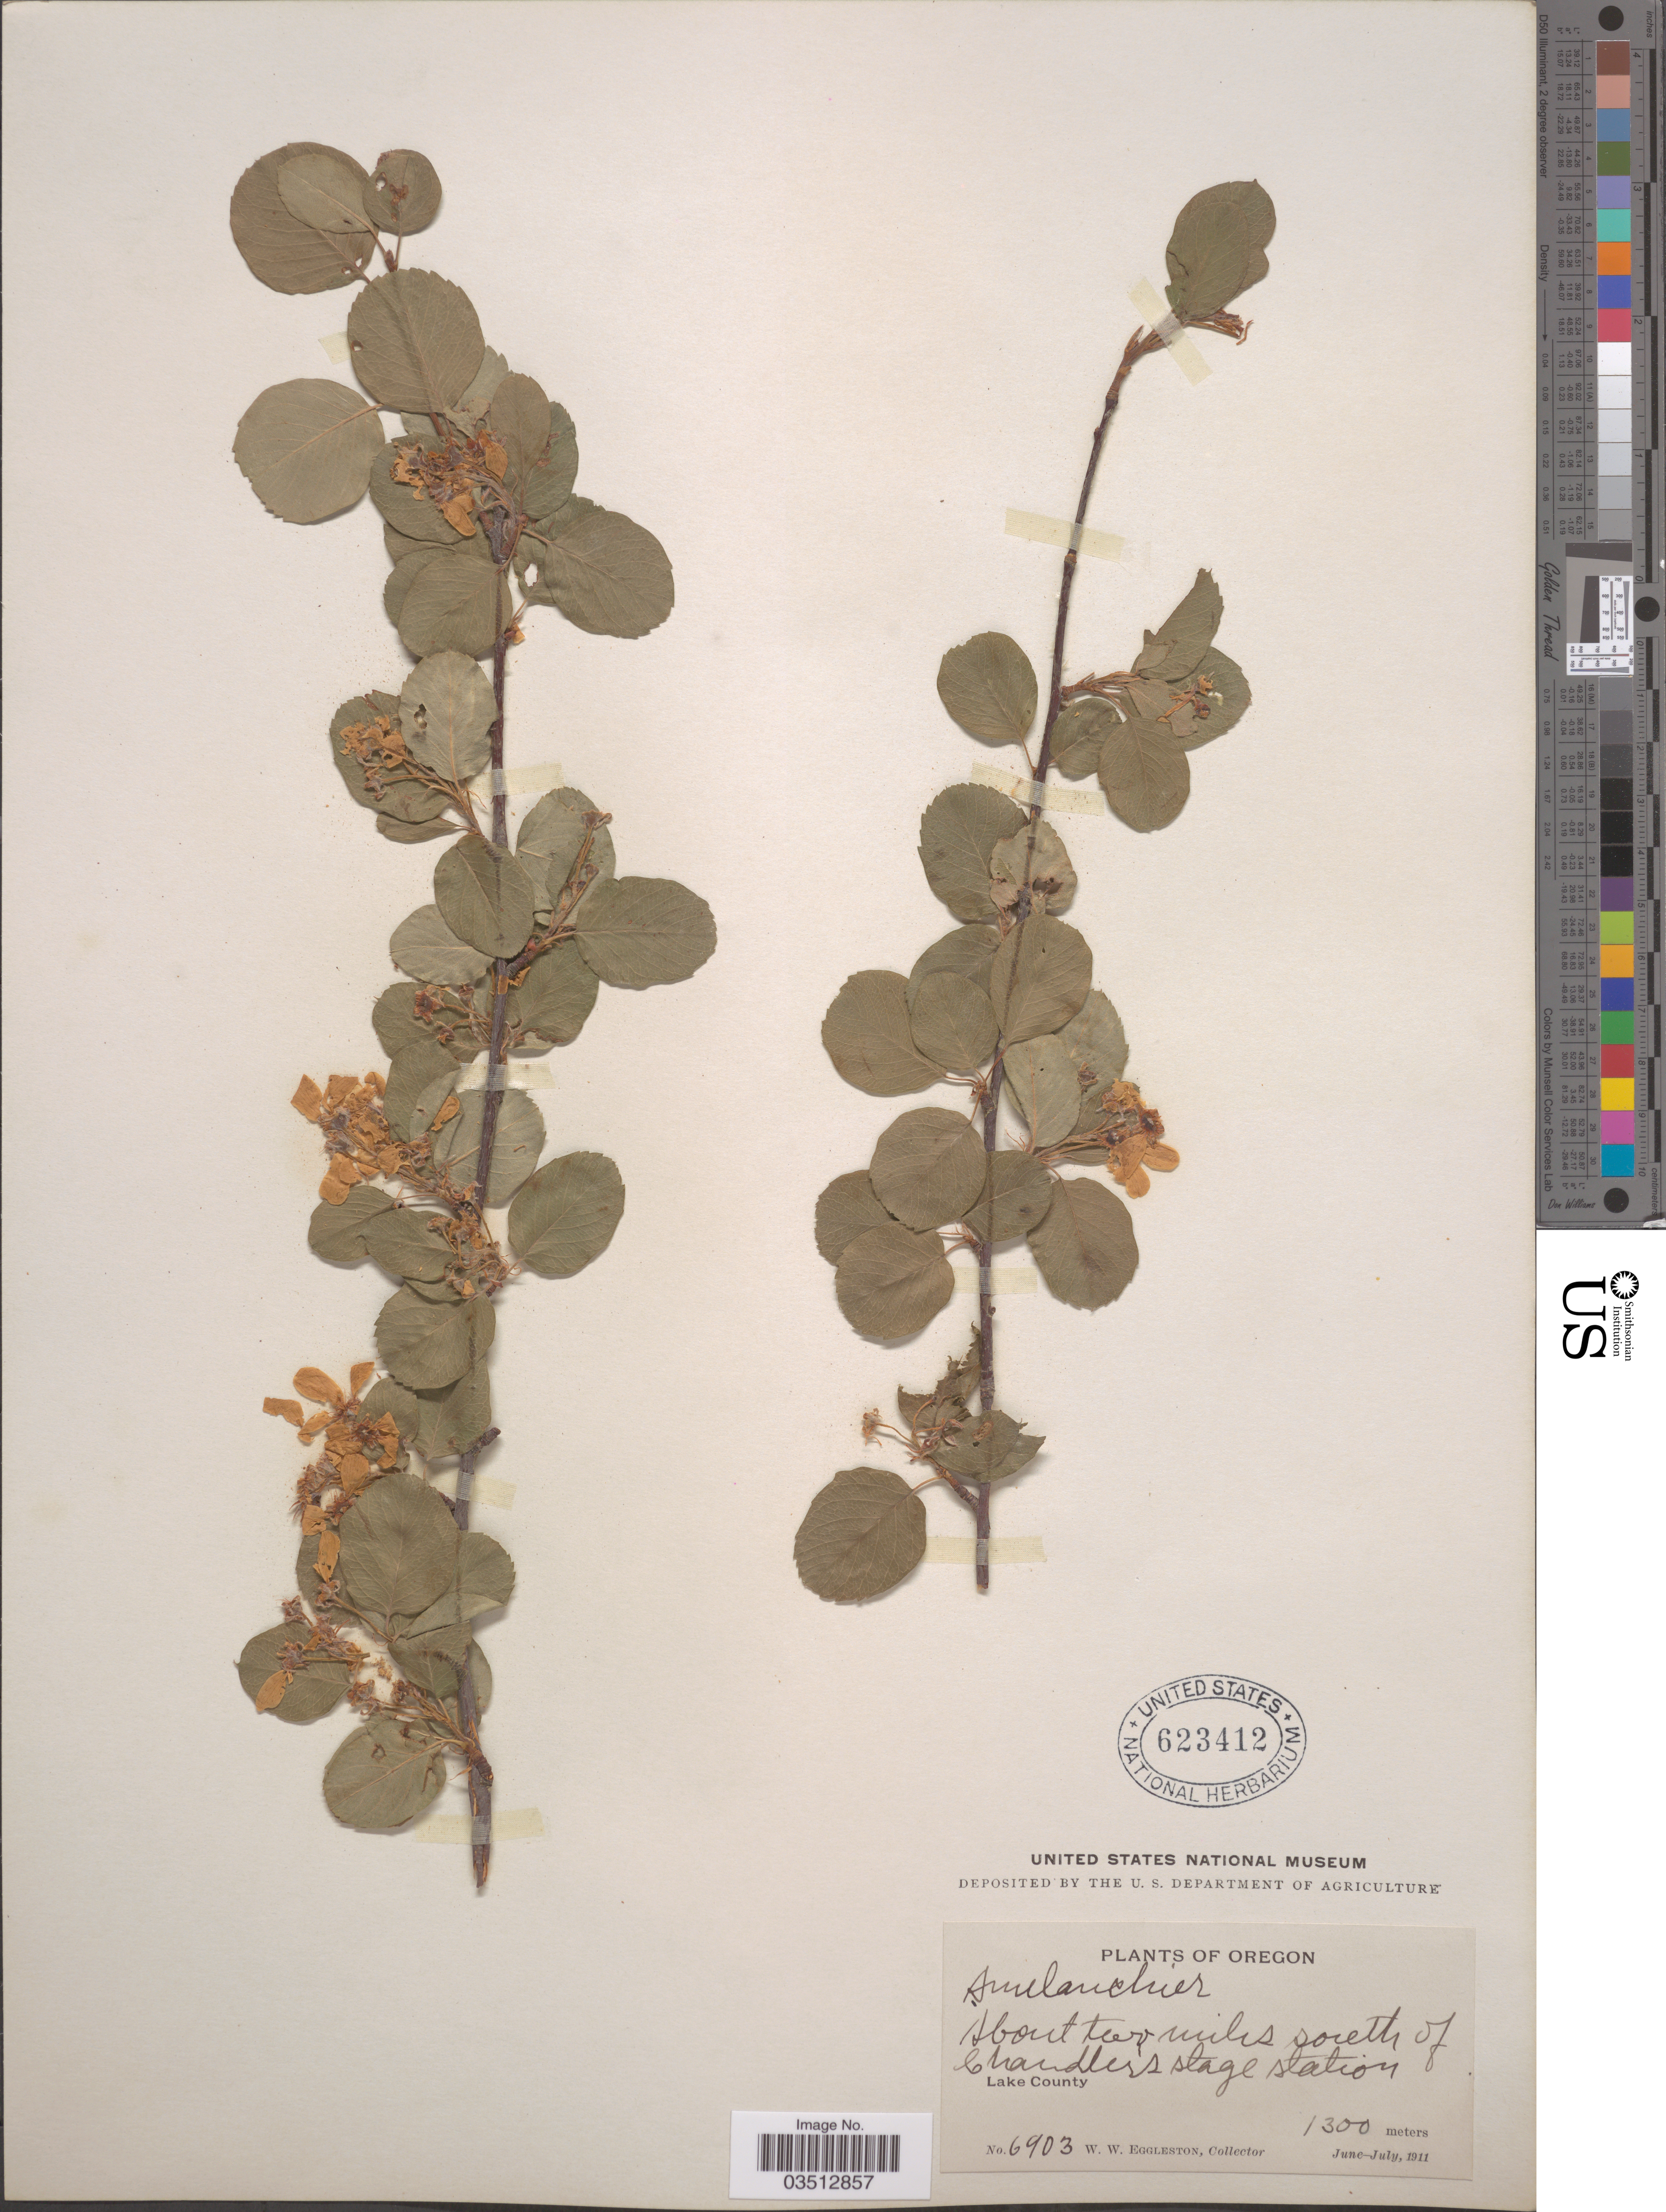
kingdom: Plantae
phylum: Tracheophyta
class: Magnoliopsida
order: Rosales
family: Rosaceae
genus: Amelanchier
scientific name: Amelanchier sp.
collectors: W. W. Eggleston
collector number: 6903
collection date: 1911-06/1911-07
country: United States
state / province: Oregon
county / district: Lake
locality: About two miles south of Chandlers stage station. Lake County.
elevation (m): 1300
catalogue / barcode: US 623412